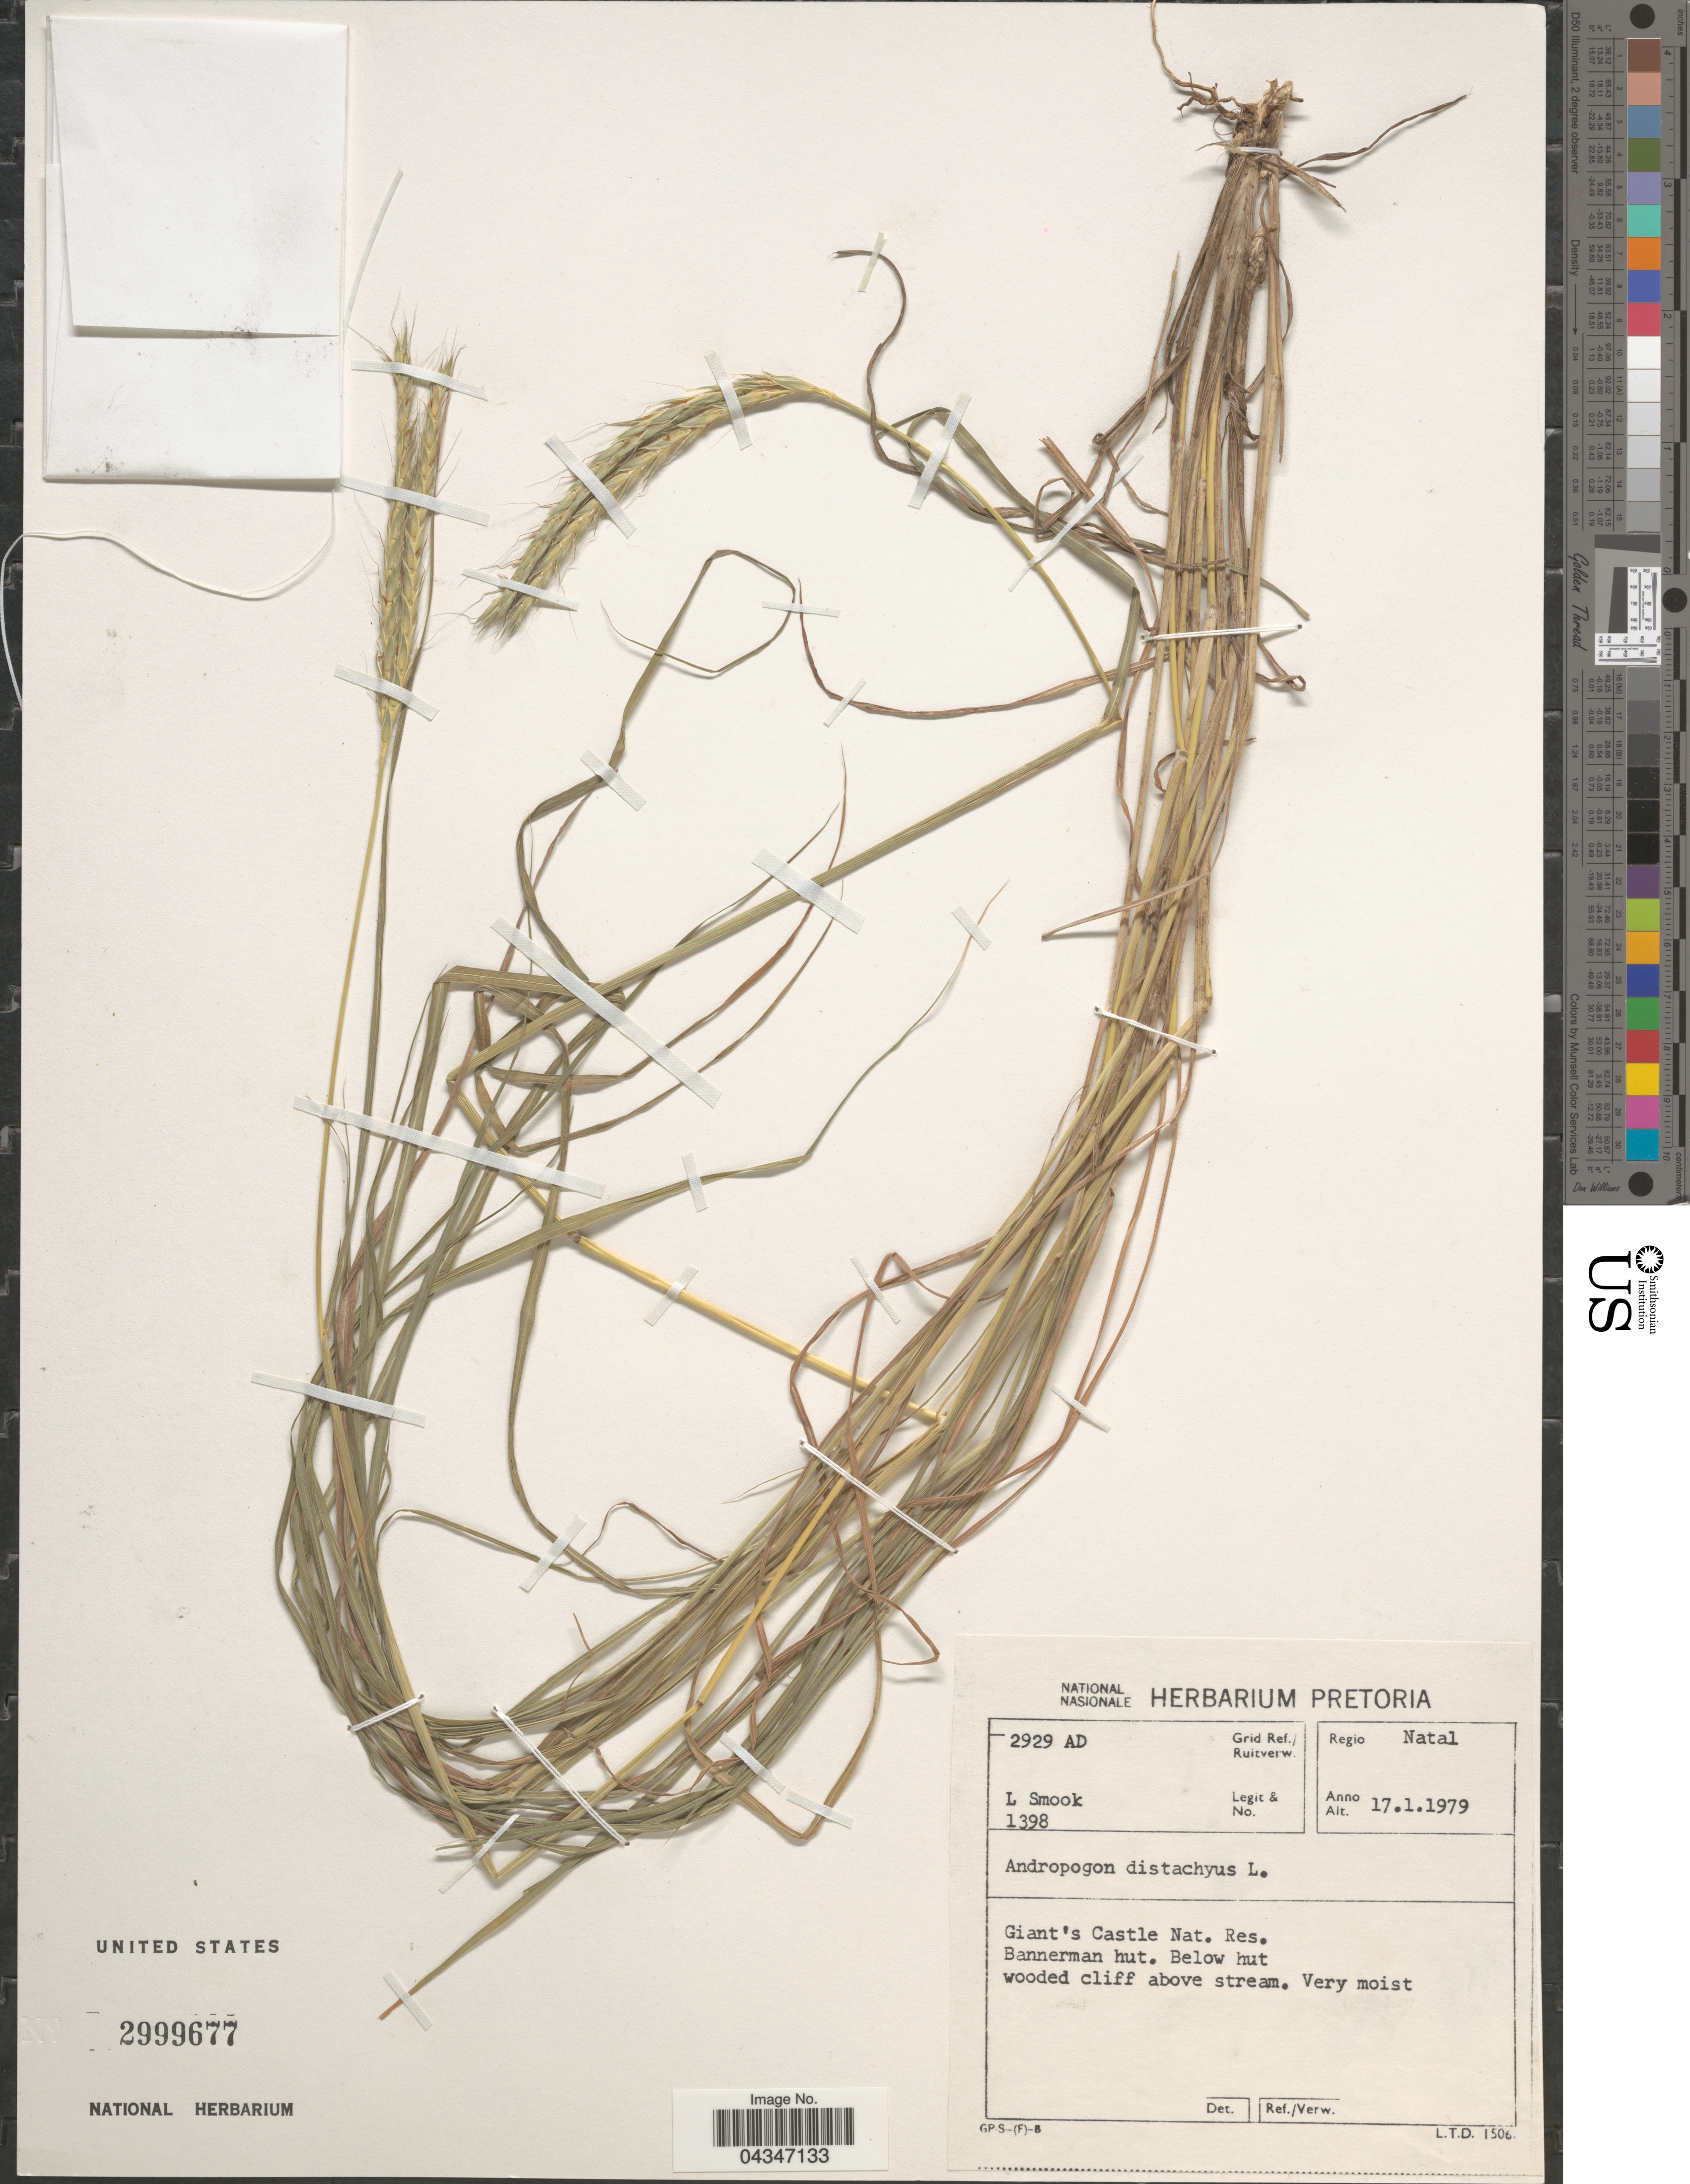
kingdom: Plantae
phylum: Tracheophyta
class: Liliopsida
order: Poales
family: Poaceae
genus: Andropogon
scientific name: Andropogon distachyos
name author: L.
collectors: L. Smook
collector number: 1398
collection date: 1979-01-17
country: South Africa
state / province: KwaZulu-Natal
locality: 2929 AD Grid Ref./Ruitverw. Regio Natal. Giant's Castle Nat. Res. Bannerman hut. Below hut.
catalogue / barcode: US 2999677